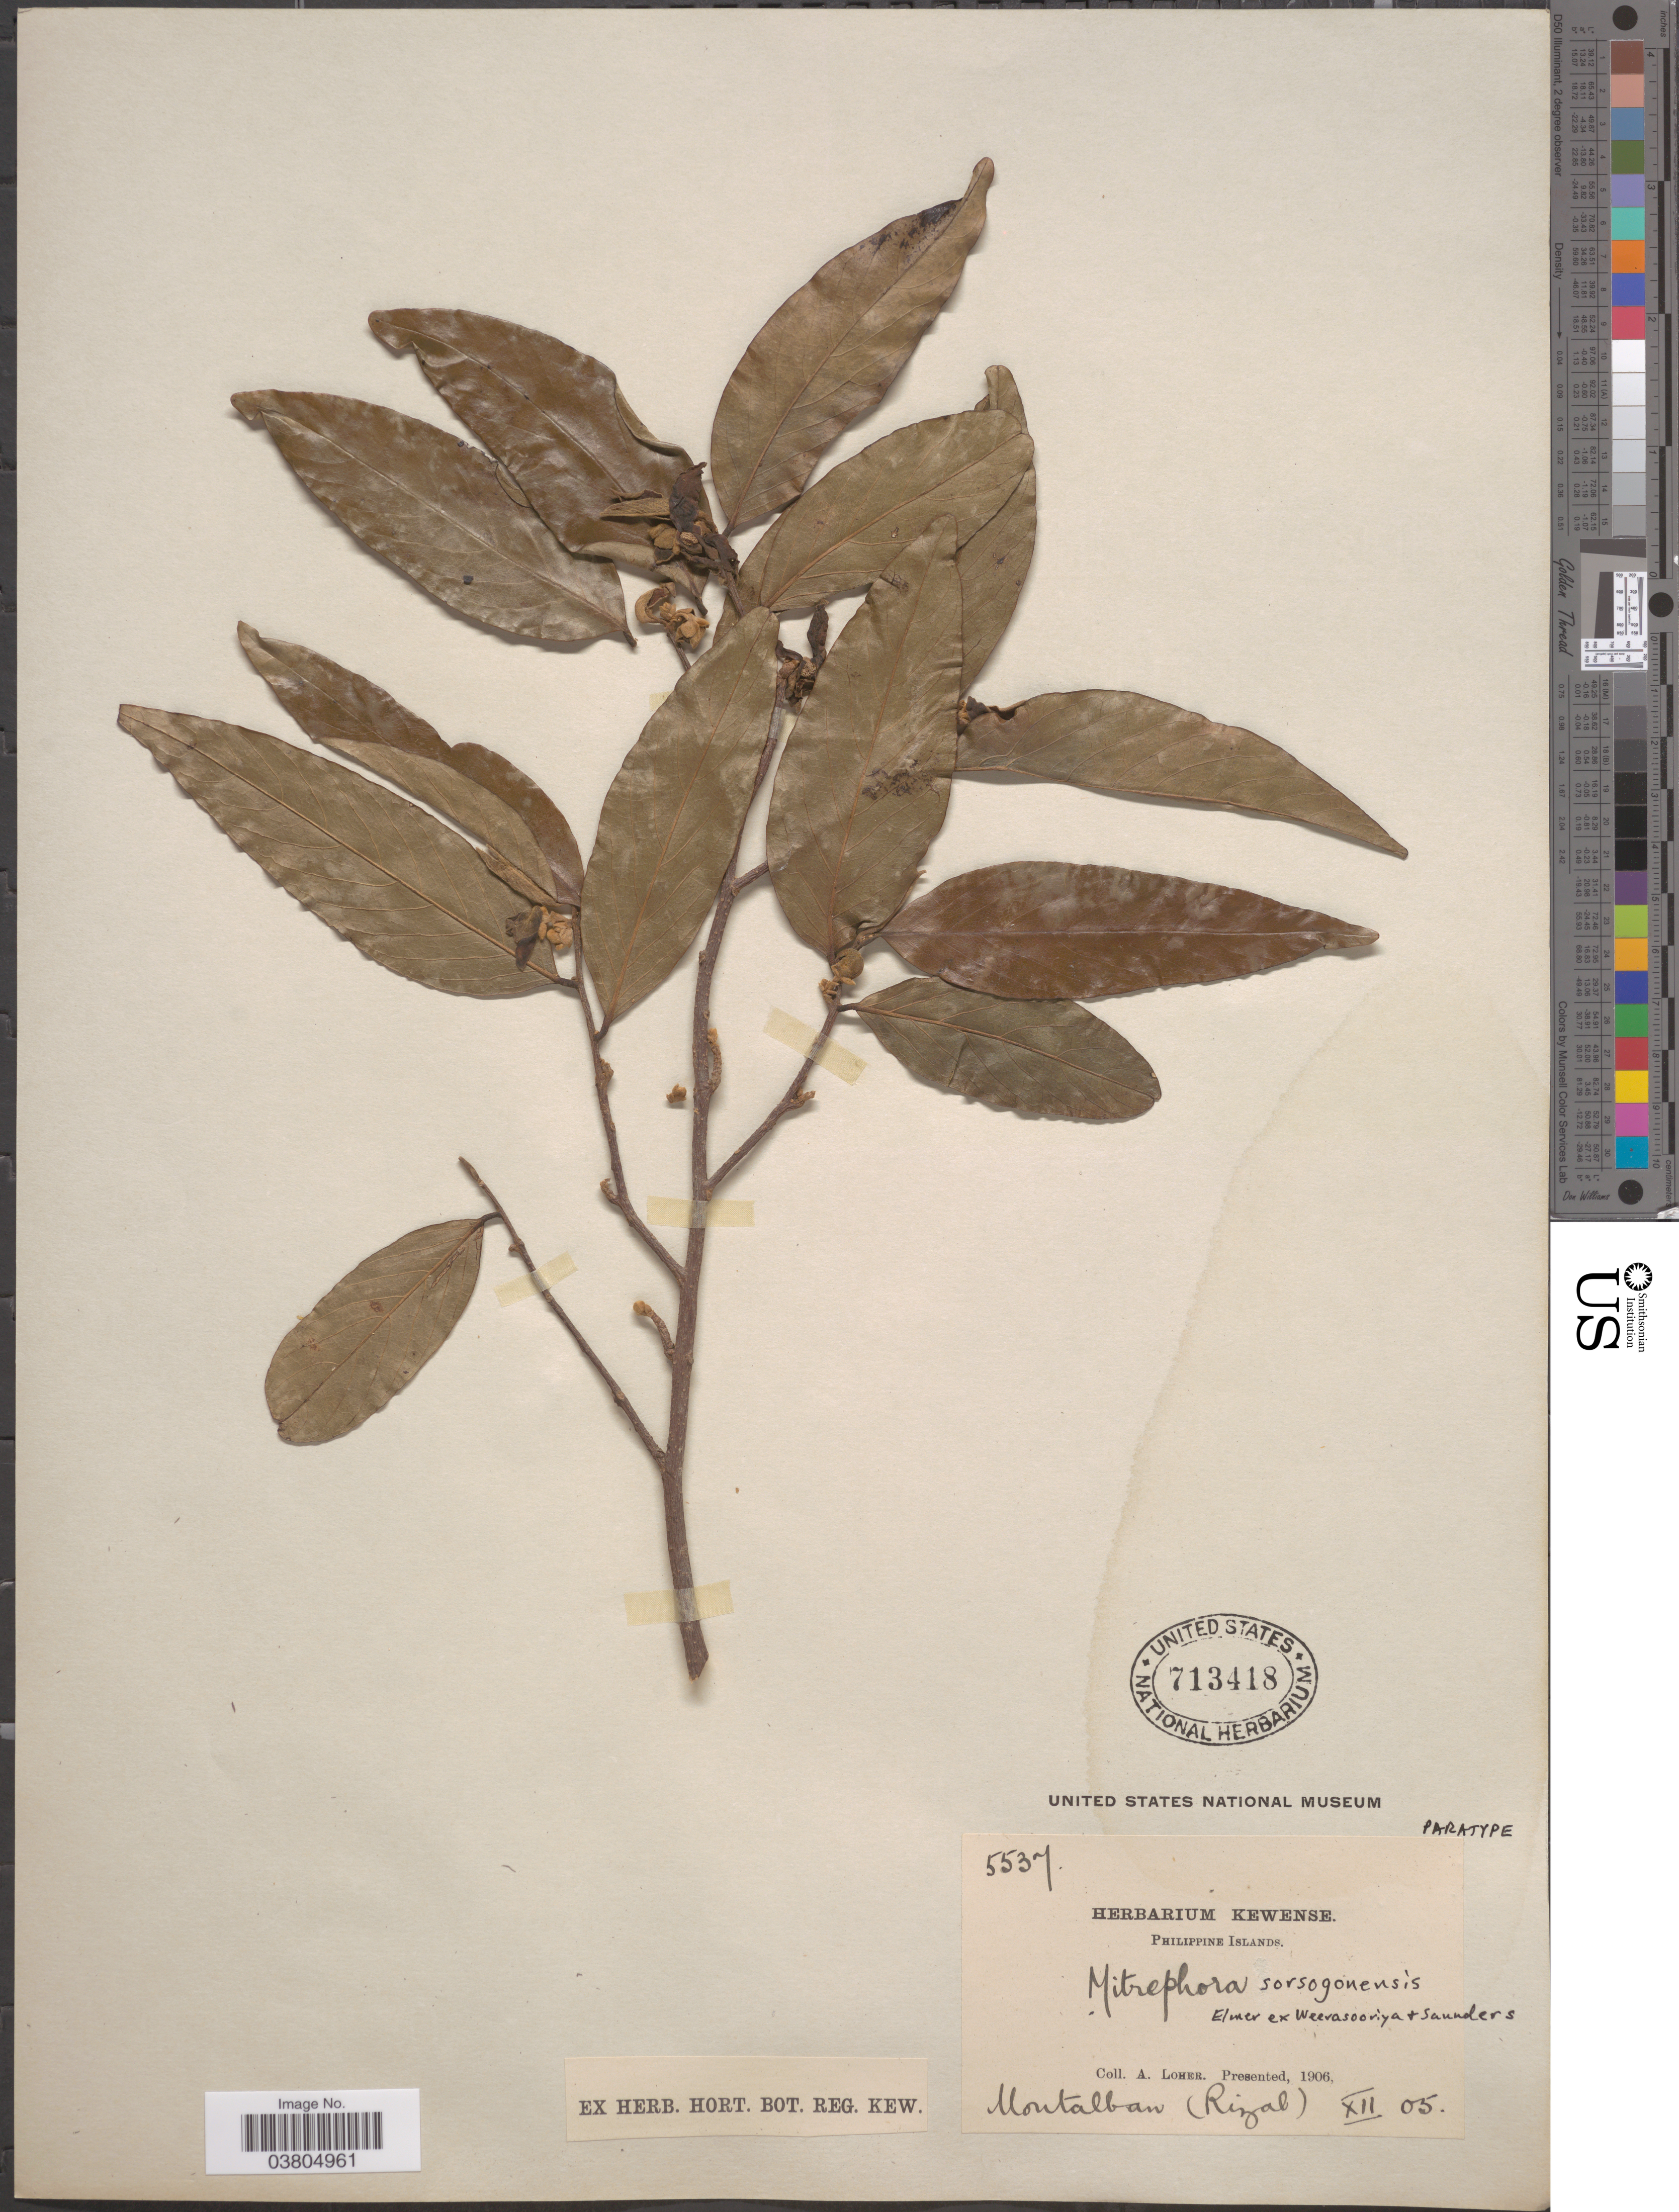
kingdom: Plantae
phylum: Tracheophyta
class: Magnoliopsida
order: Magnoliales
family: Annonaceae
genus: Mitrephora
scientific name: Mitrephora sorsogonensis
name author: Elmer ex Weeras. & R.M.K. Saunders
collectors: A. Loher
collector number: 5537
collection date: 1906-12-05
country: Philippines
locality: Philippine Islands. Montalban (Rizal).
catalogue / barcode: US 713418